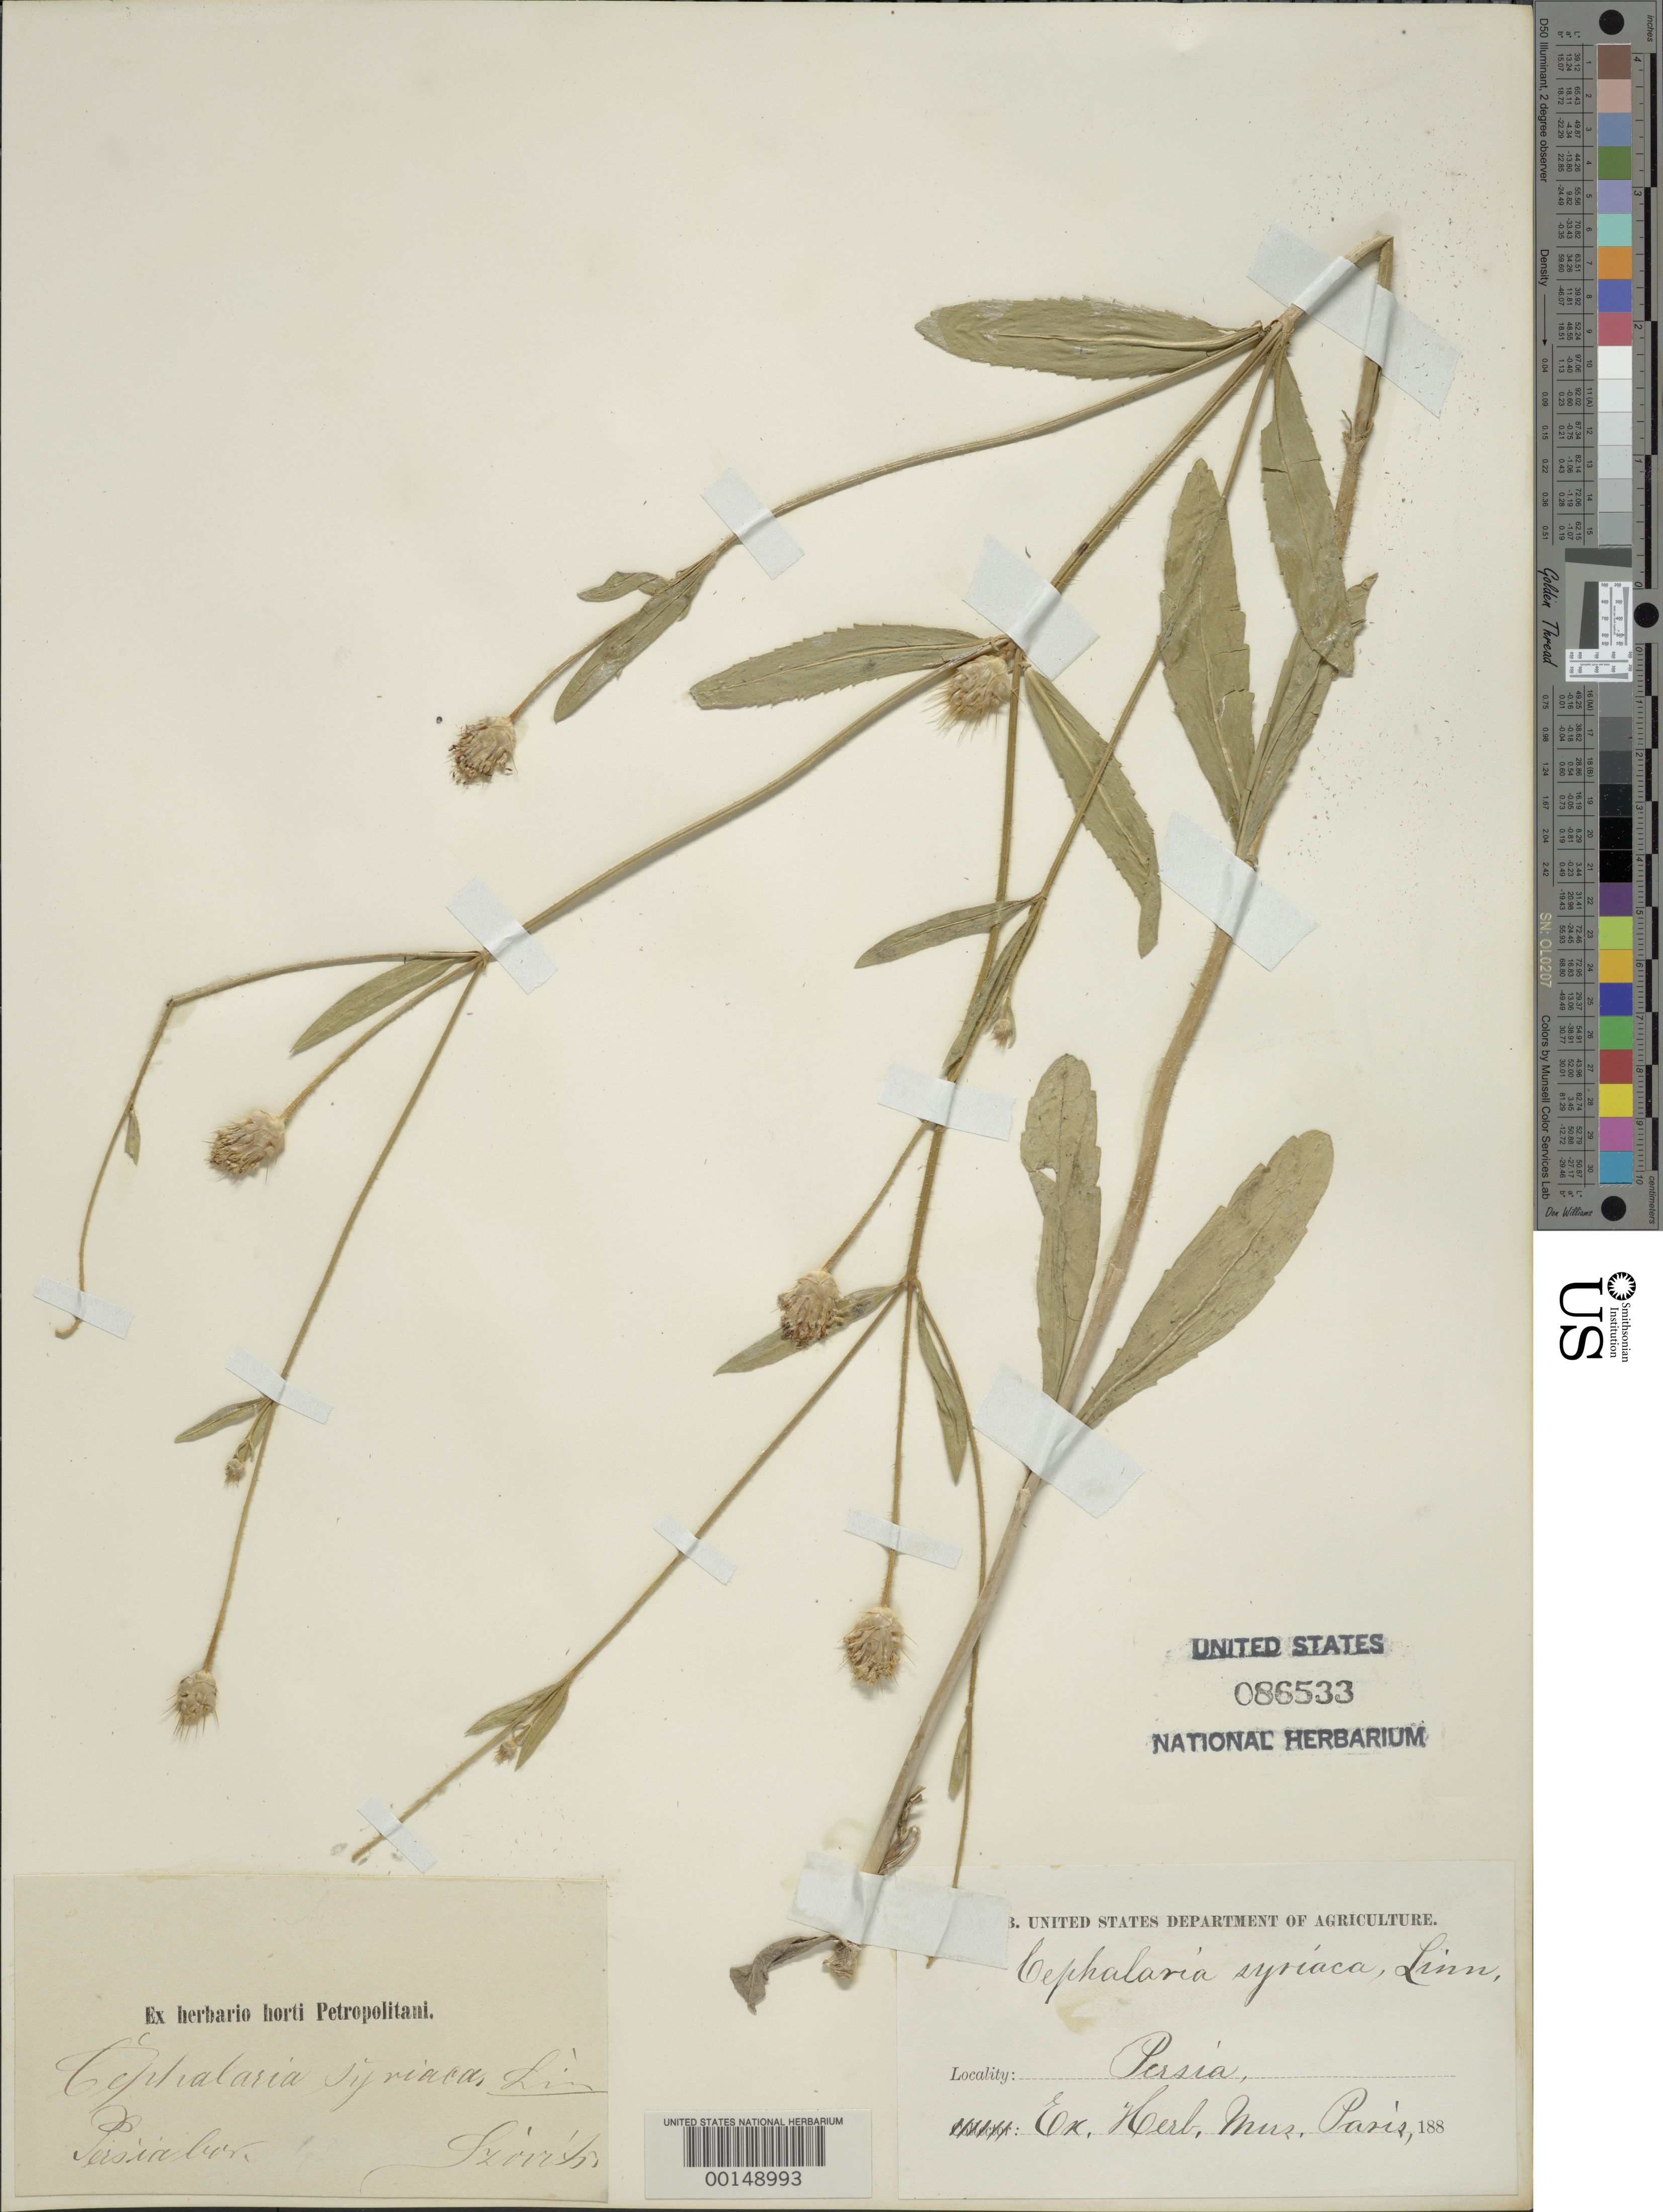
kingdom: Plantae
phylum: Tracheophyta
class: Magnoliopsida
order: Dipsacales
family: Caprifoliaceae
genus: Cephalaria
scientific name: Cephalaria syriaca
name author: Schrad.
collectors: J. Szovits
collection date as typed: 188-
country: Iran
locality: (Persia)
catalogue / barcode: US 86533